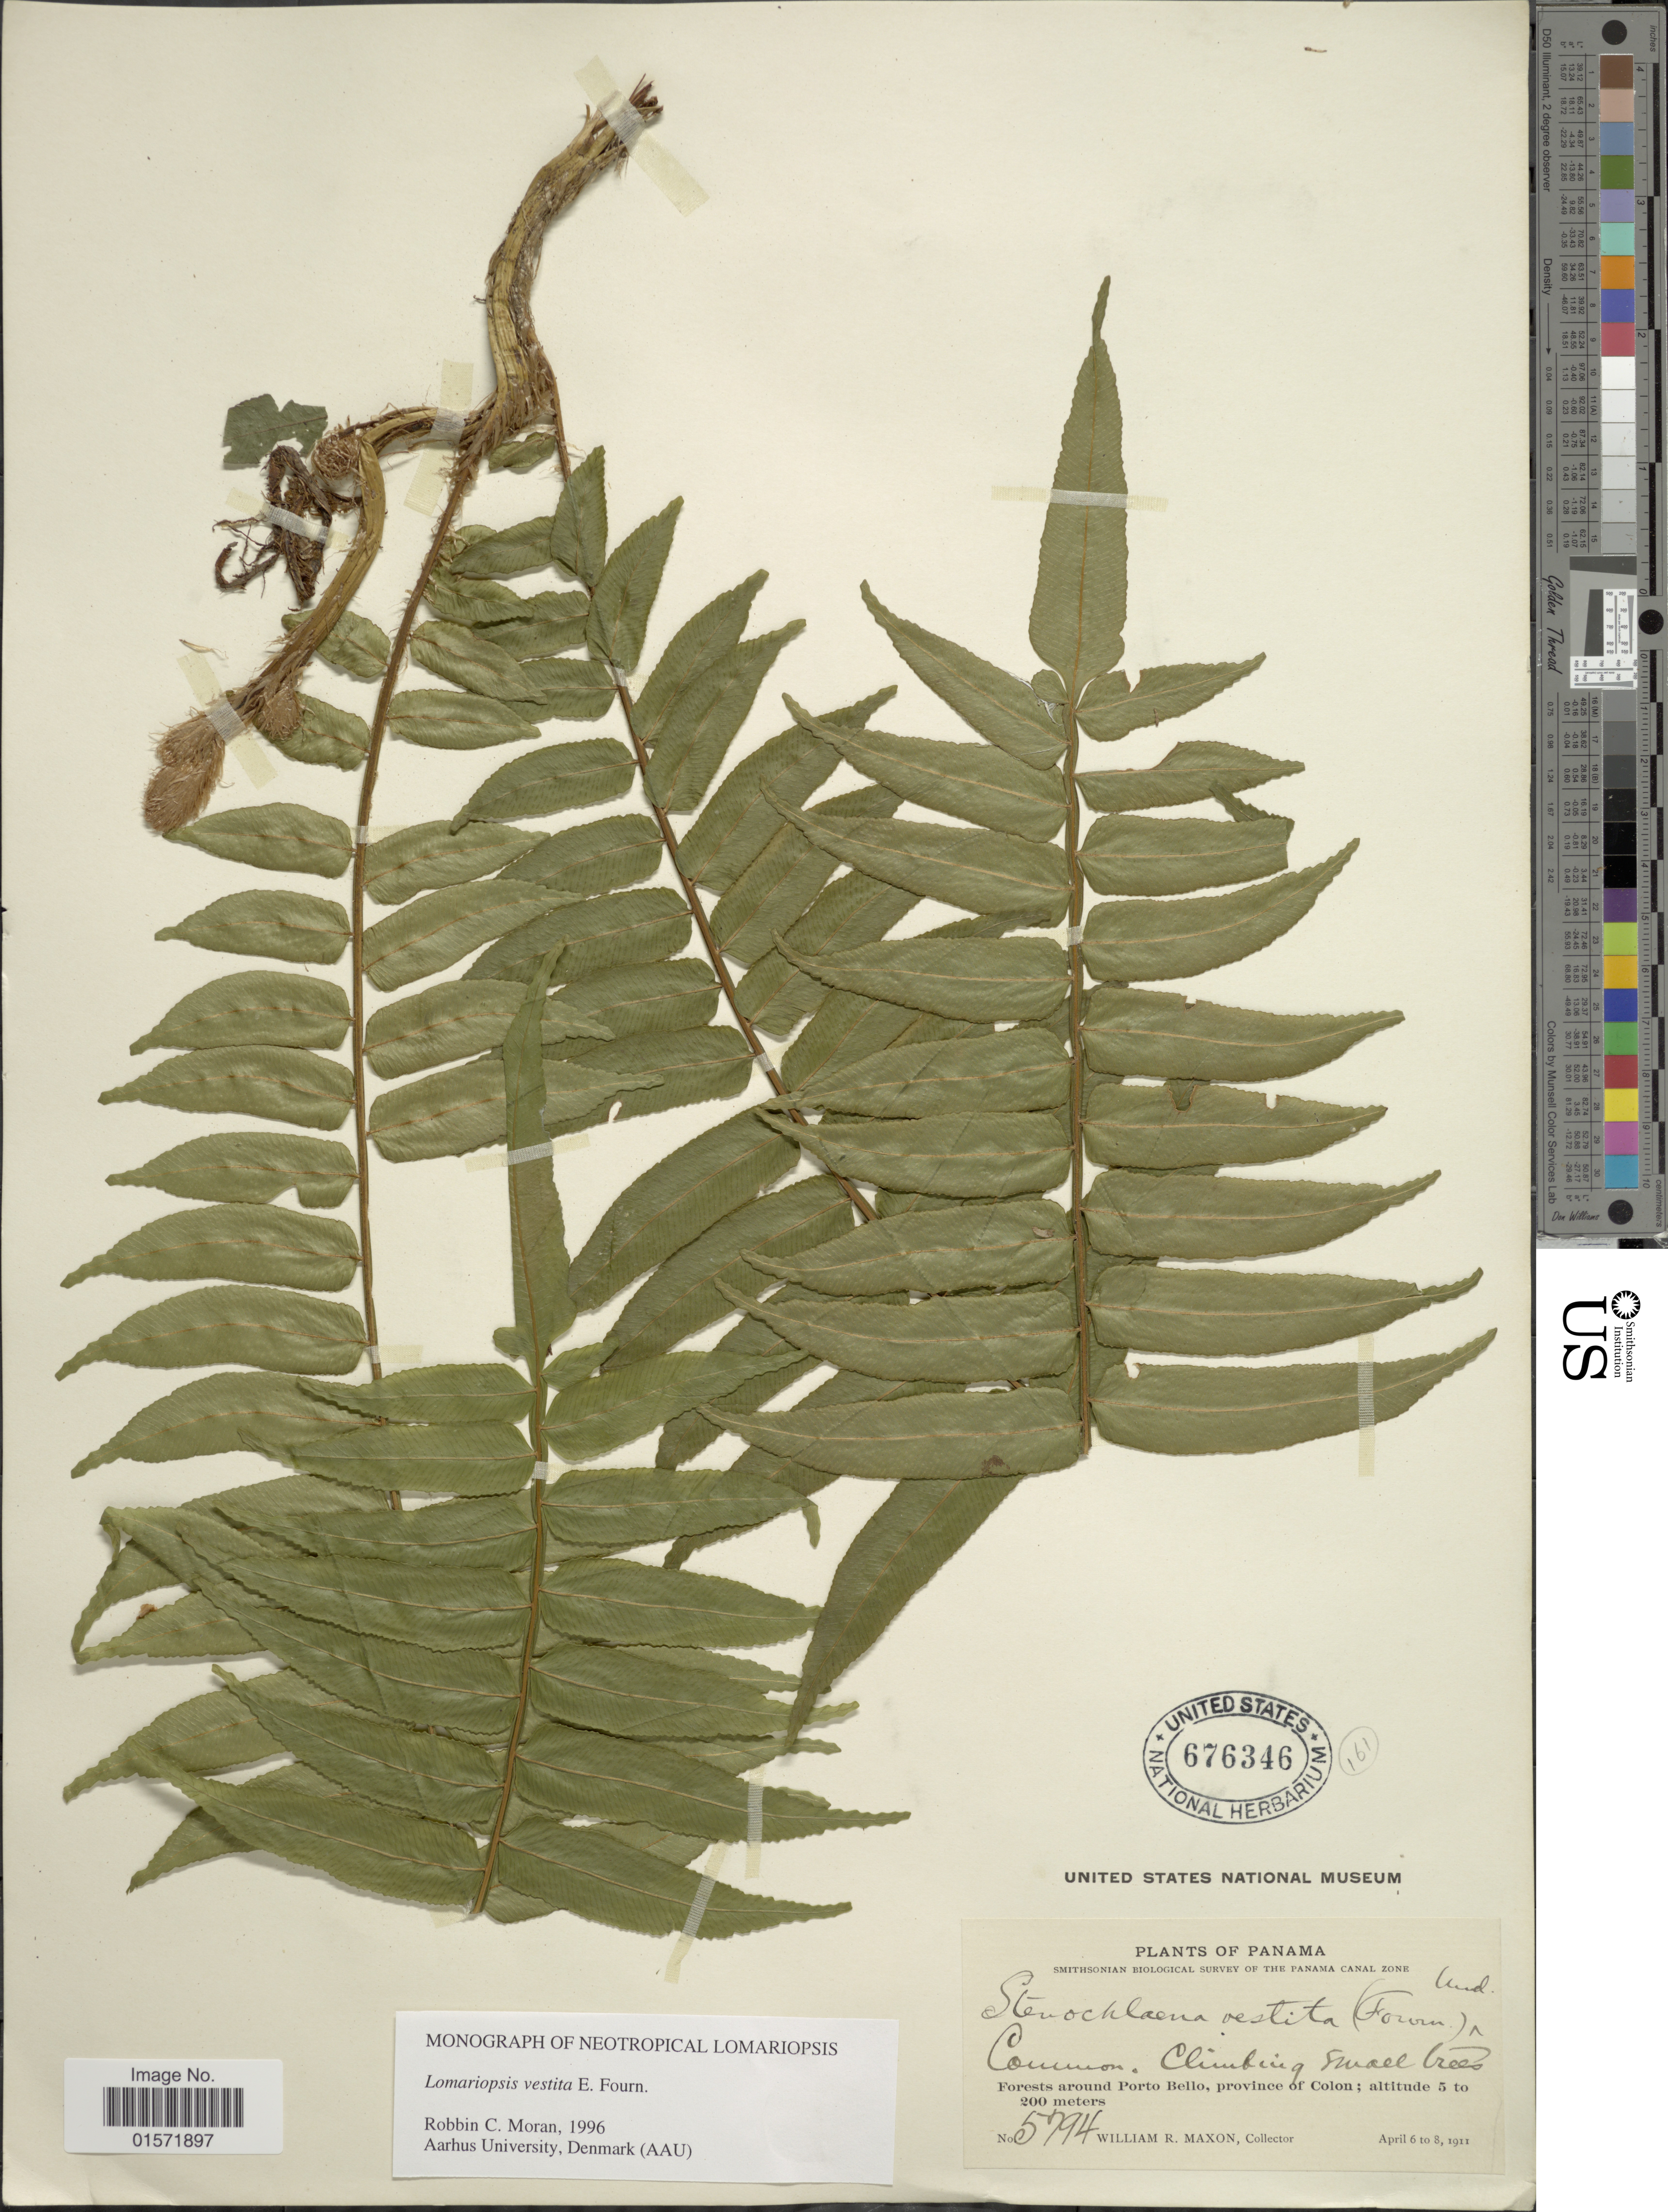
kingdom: Plantae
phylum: Tracheophyta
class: Polypodiopsida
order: Polypodiales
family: Lomariopsidaceae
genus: Lomariopsis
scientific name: Lomariopsis vestita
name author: E. Fourn.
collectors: W. R. Maxon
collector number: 5794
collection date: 1911-04-06/1911-04-08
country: Panama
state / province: Colón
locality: Forests around Porto Bello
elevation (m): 5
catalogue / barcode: US 676346